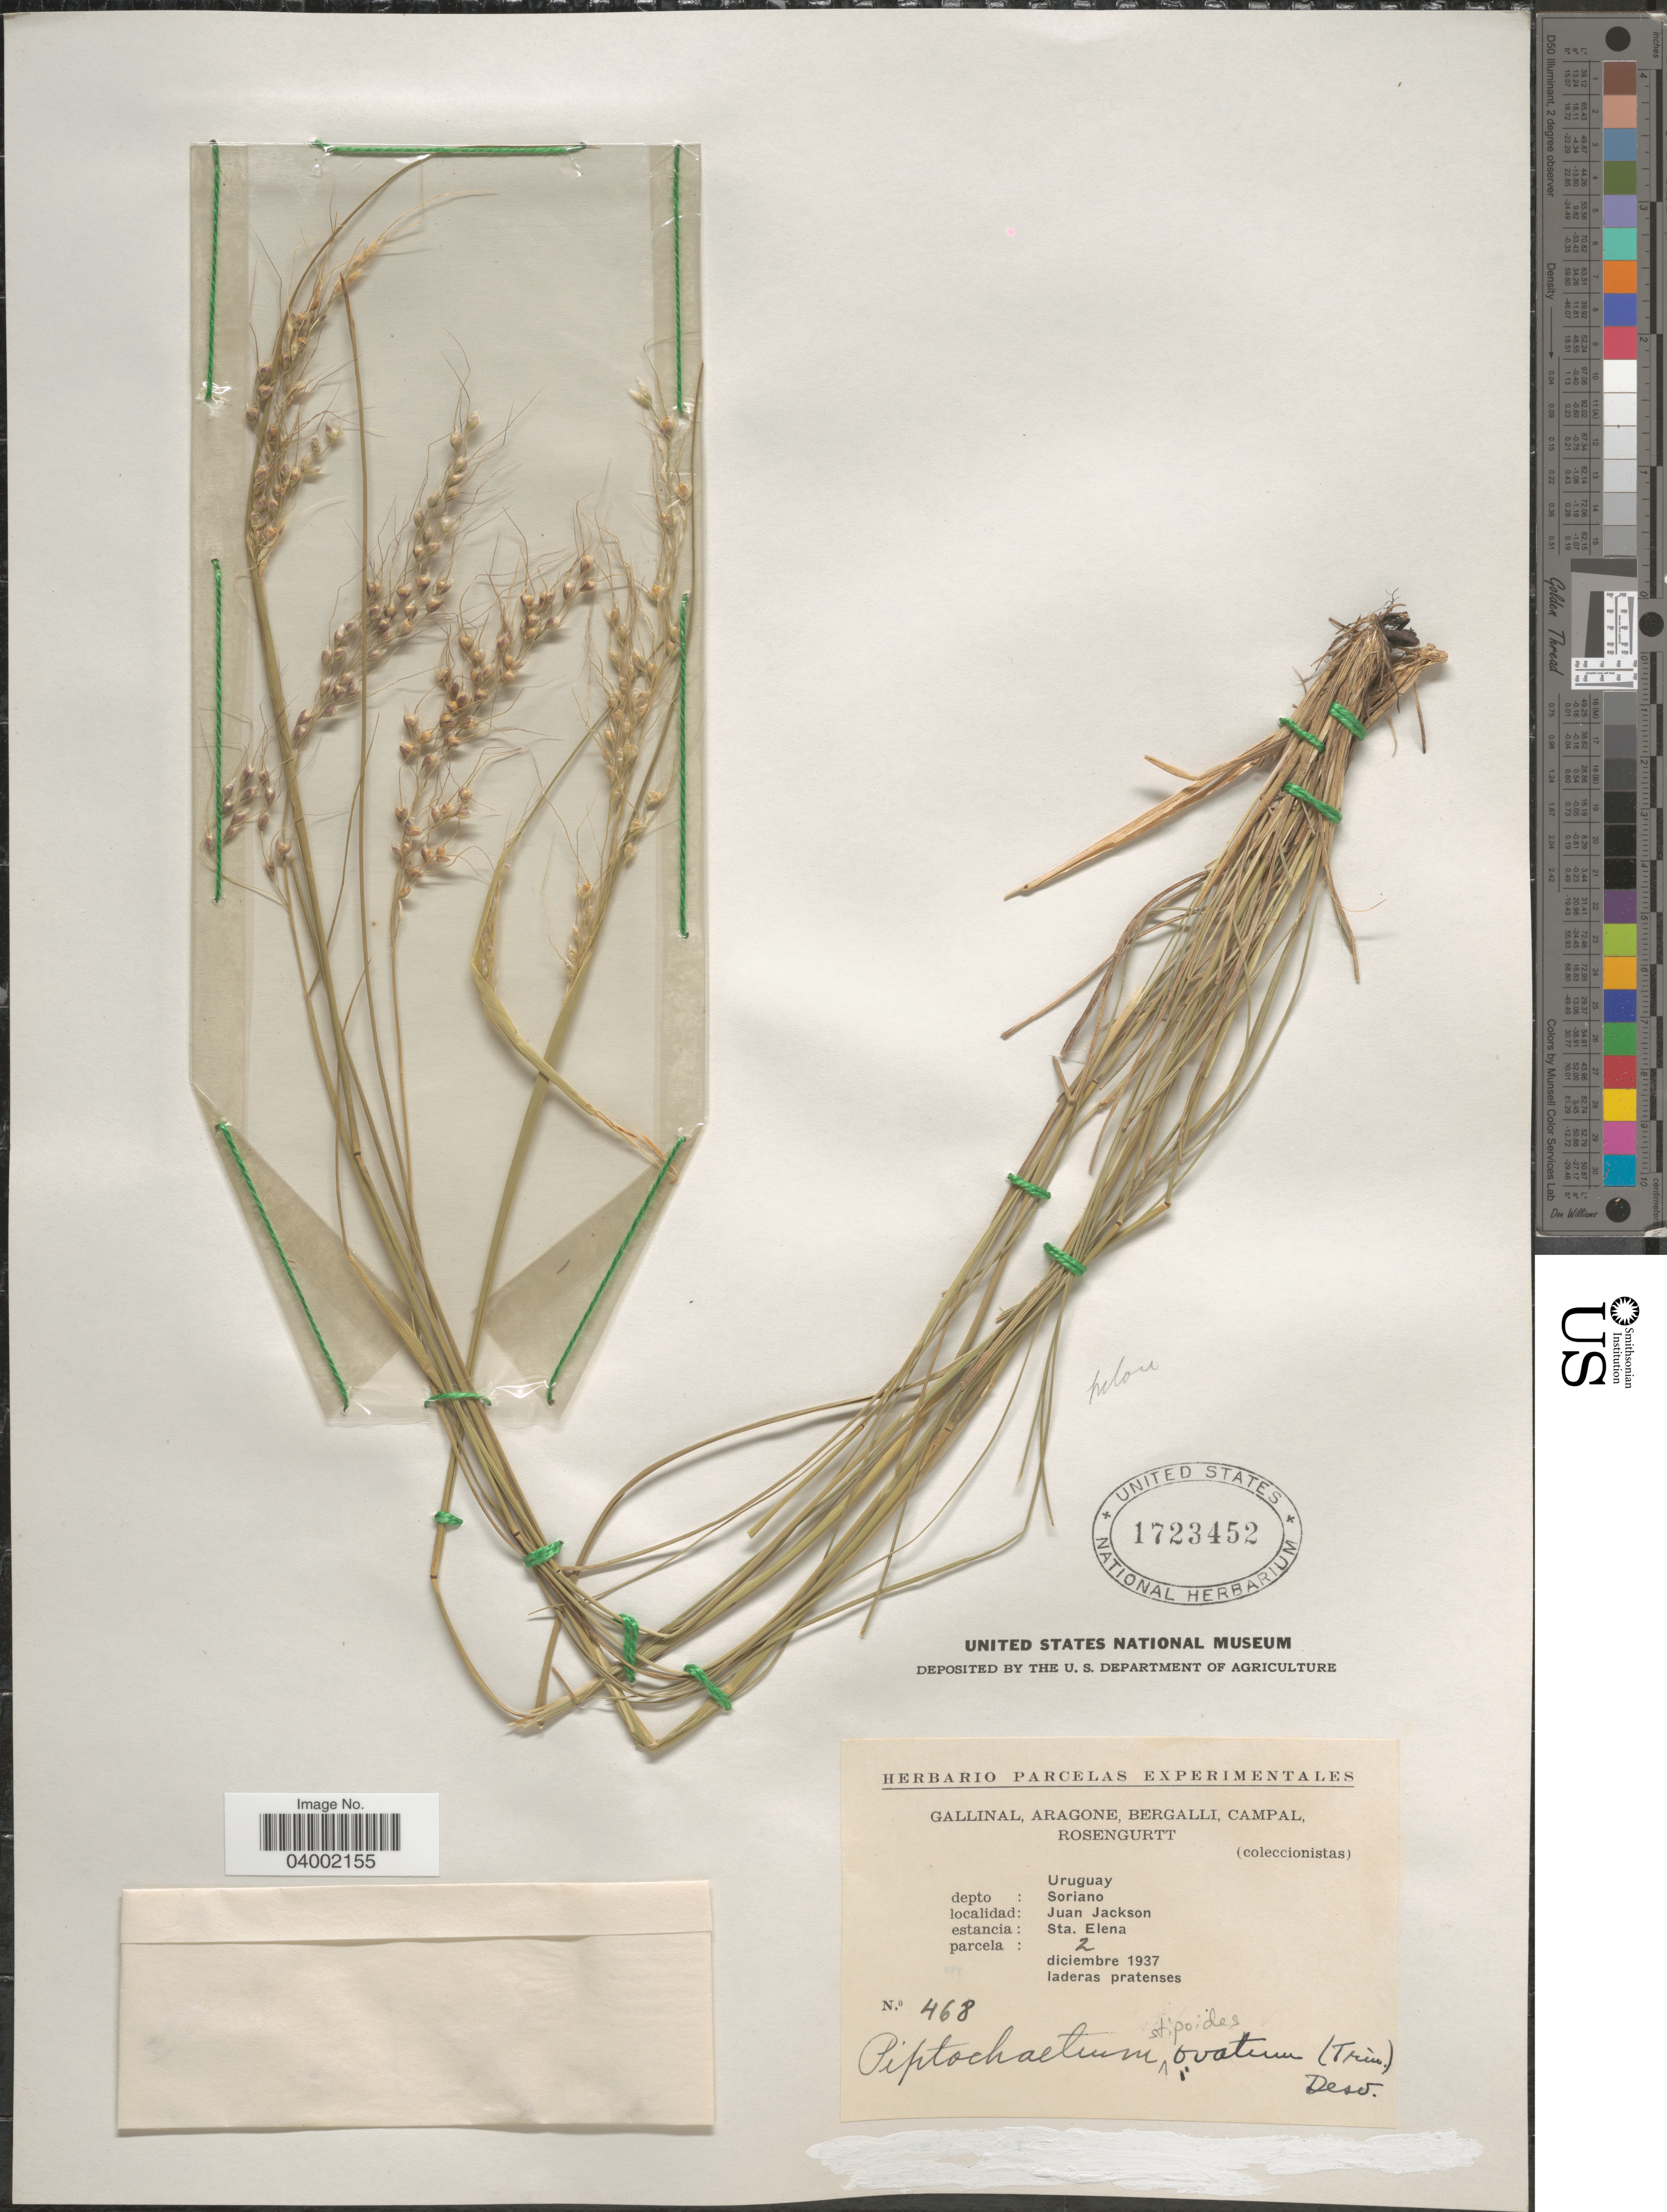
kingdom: Plantae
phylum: Tracheophyta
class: Liliopsida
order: Poales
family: Poaceae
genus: Piptochaetium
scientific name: Piptochaetium stipoides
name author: (Trin. & Rupr.) Hack. & Arechav.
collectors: -. Gallinal, -- Aragone, -- Bergalli, -- Campal & Rosengurtt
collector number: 468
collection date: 1937-12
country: Uruguay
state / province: Soriano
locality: Depto: Soriano. Juan Jackson. Estancia: Sta. Elena. Parcela: 2.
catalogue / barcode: US 1723452